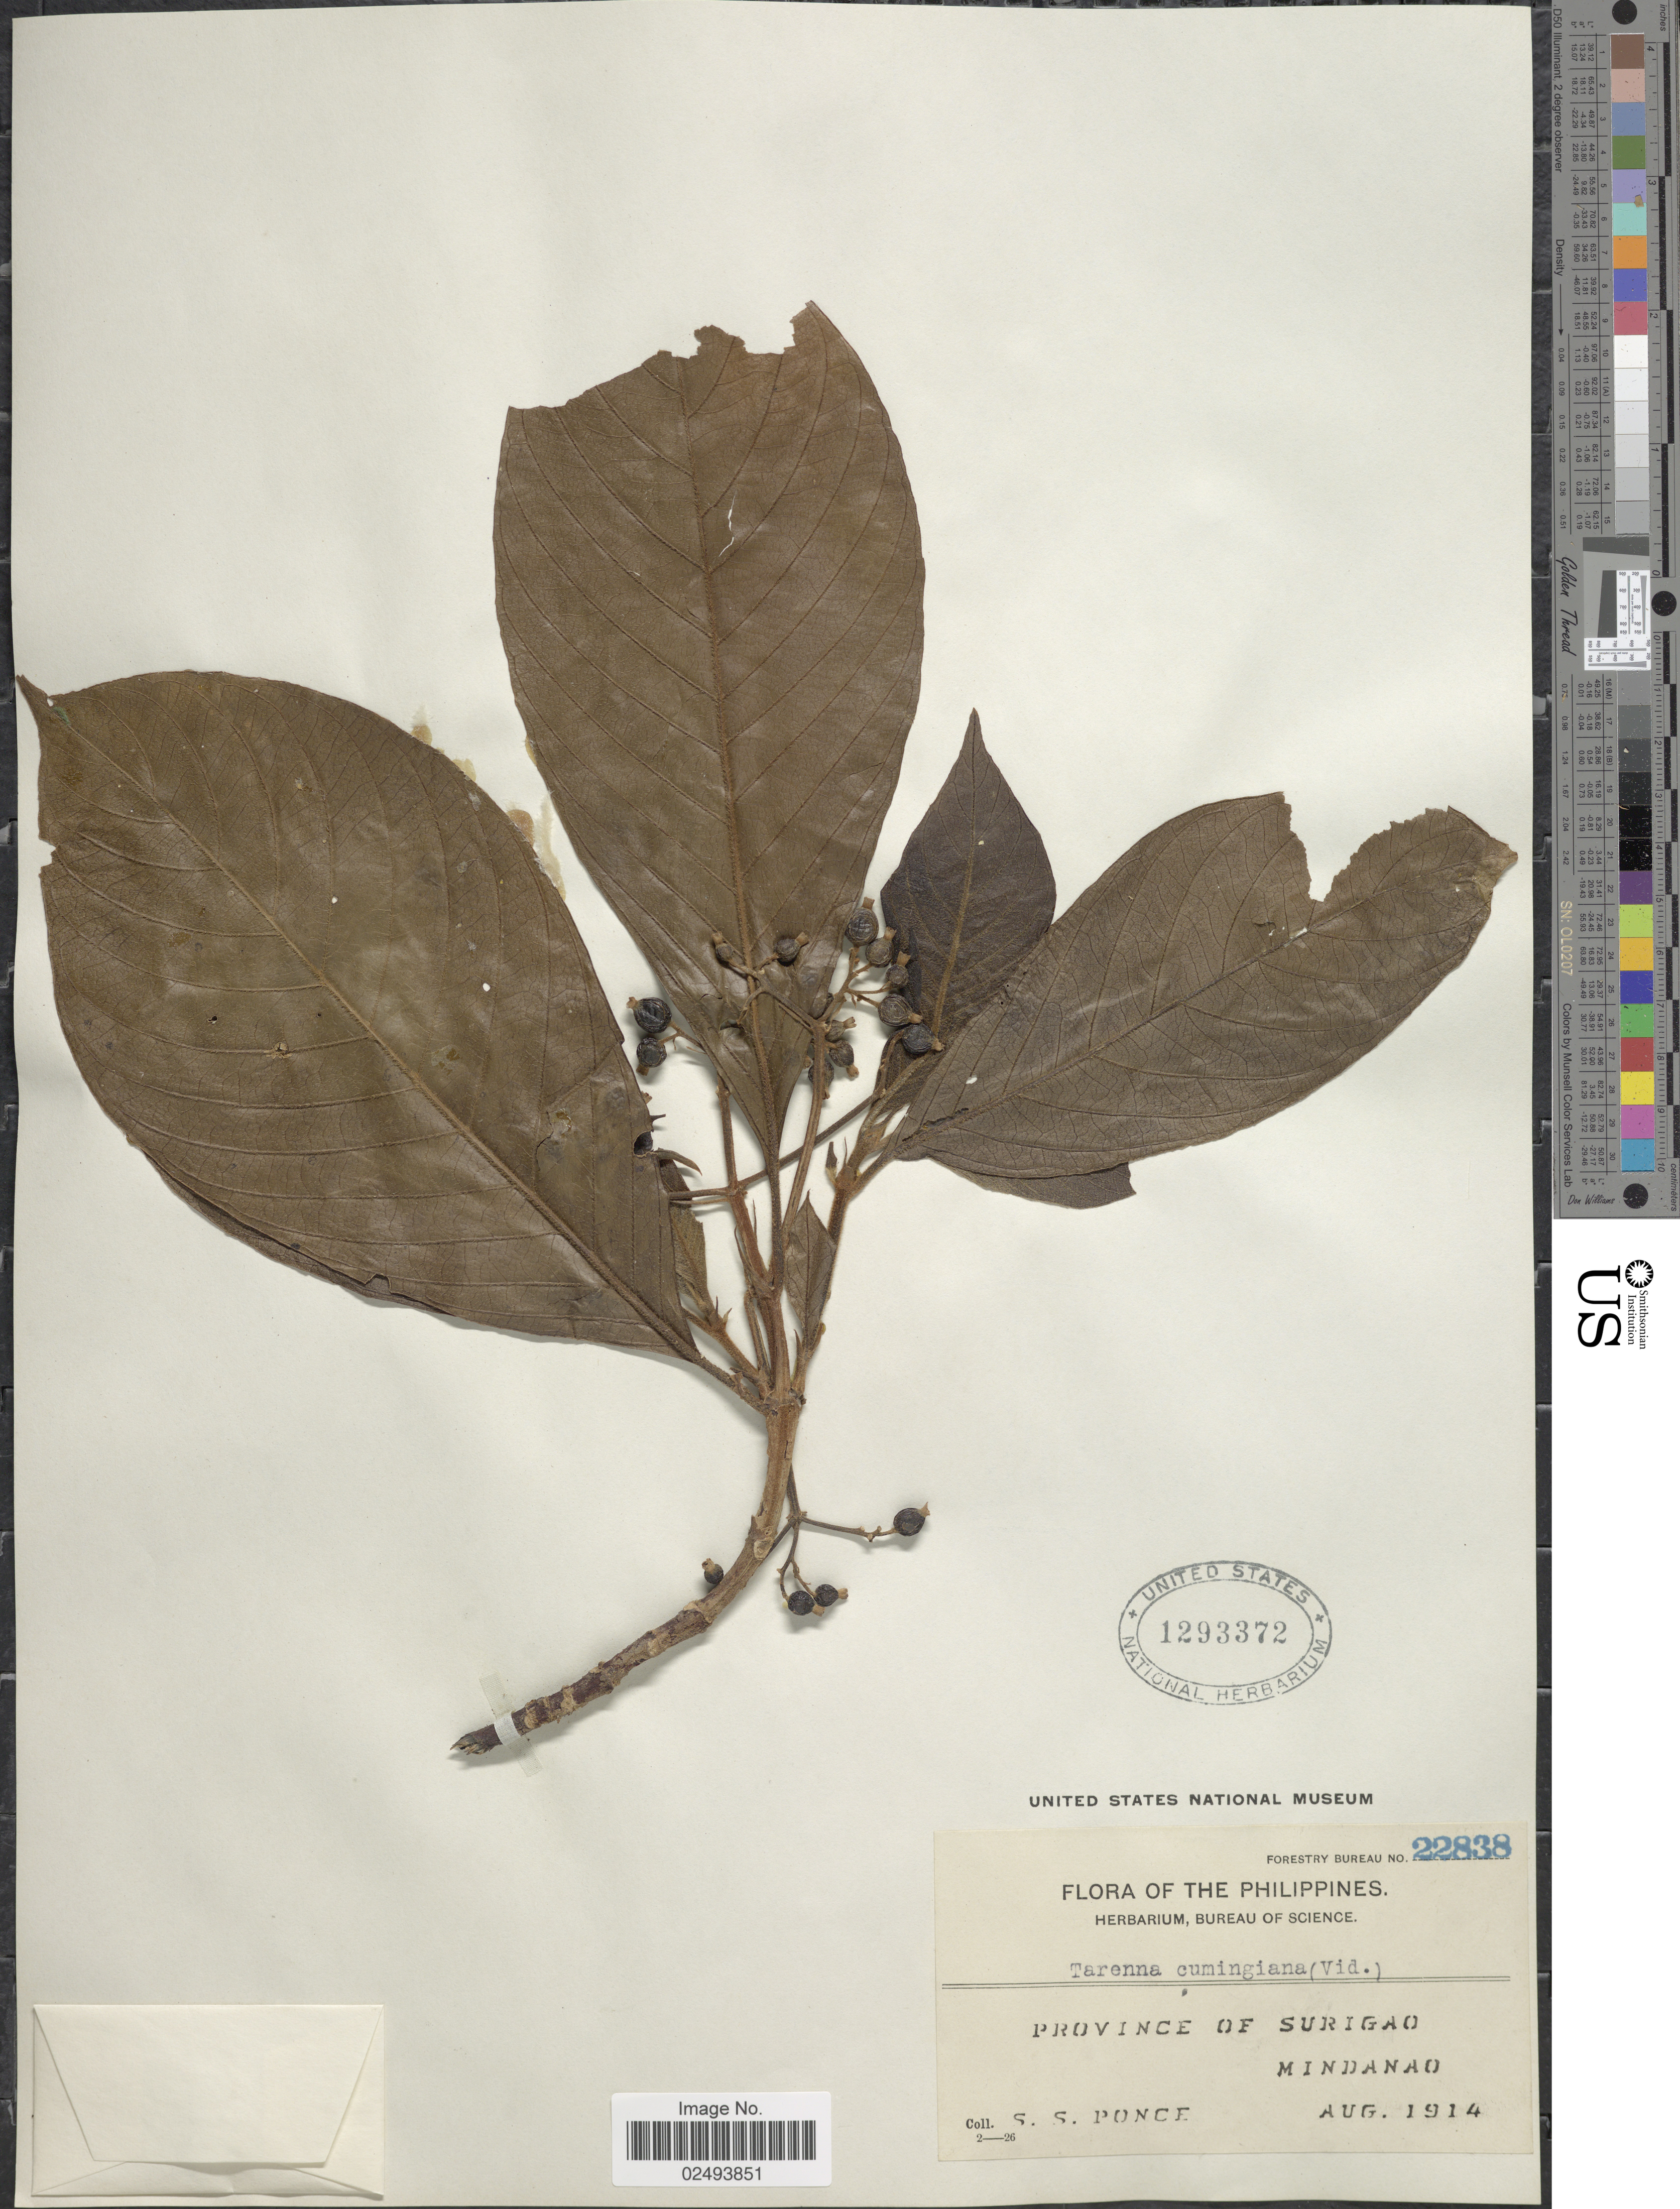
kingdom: Plantae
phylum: Tracheophyta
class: Magnoliopsida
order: Gentianales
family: Rubiaceae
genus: Tarenna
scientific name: Tarenna cumingiana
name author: (Vidal) Elmer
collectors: S. Ponce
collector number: Forestry Bureau 22838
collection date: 1914-08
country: Philippines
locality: Province of Surigao. Mindanao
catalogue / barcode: US 1293372